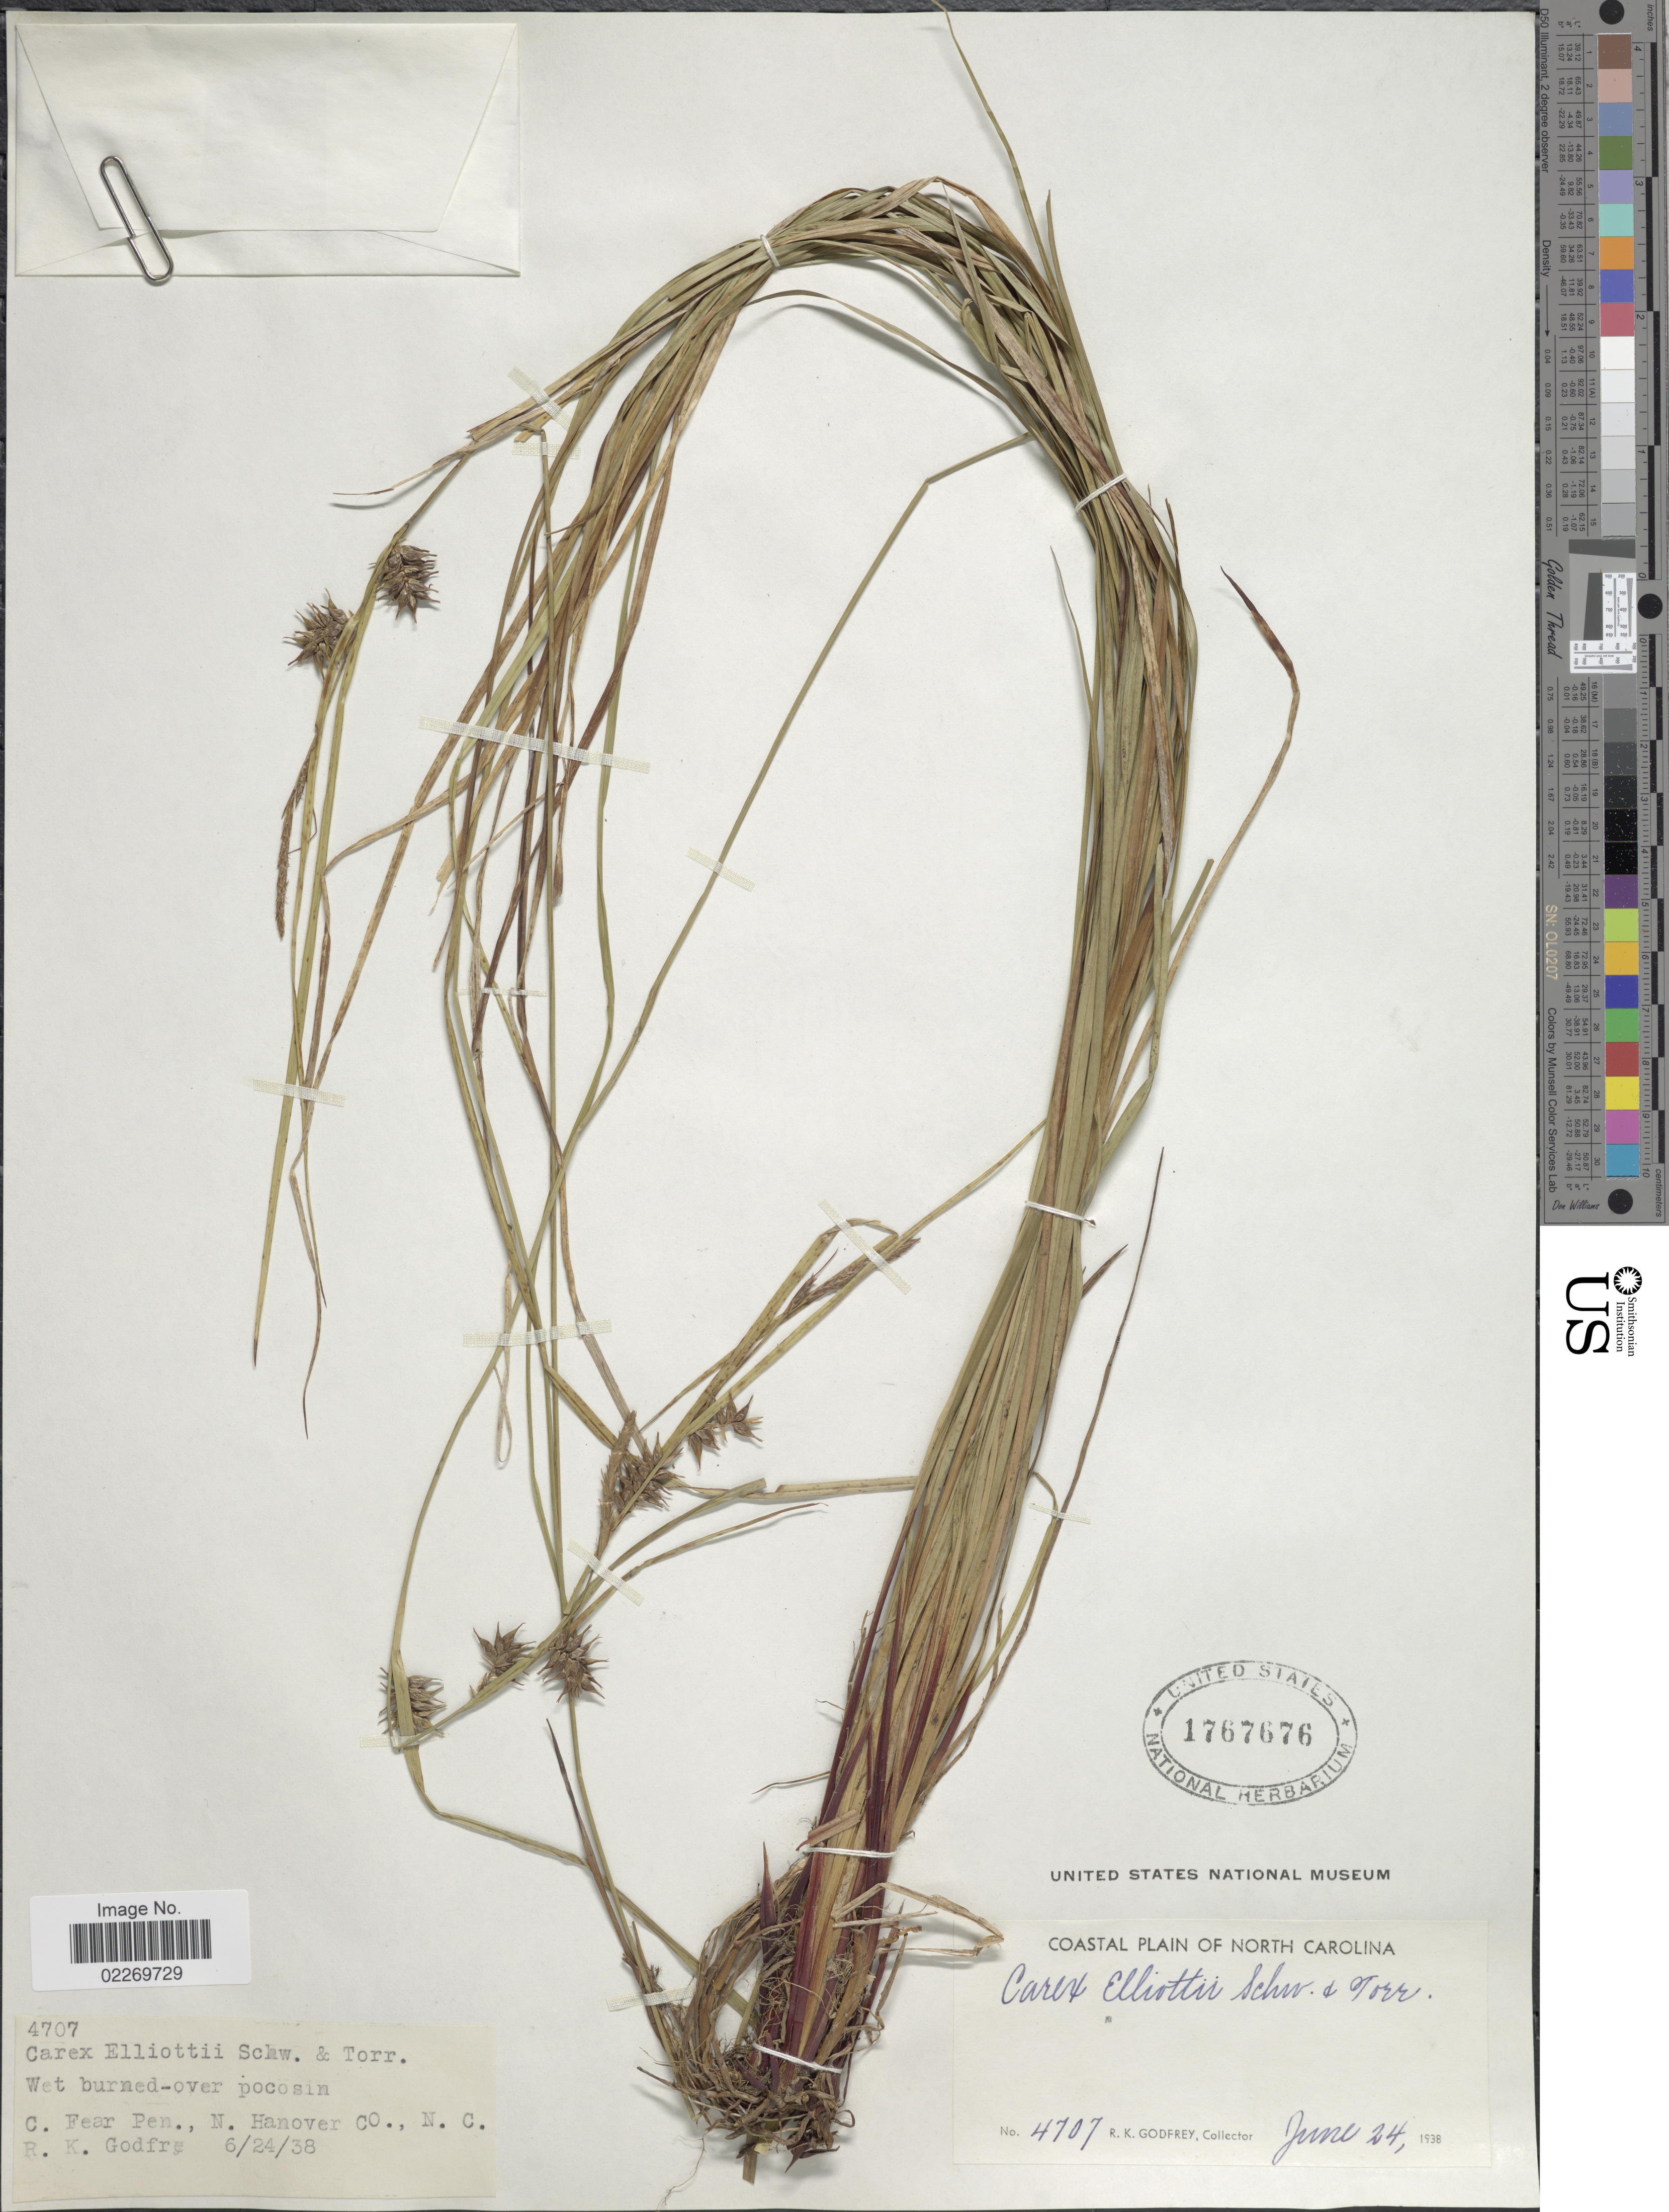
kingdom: Plantae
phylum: Tracheophyta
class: Liliopsida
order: Poales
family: Cyperaceae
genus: Carex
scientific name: Carex elliottii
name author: Schwein. & Torr.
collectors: R. K. Godfrey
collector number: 4707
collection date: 1938-06-24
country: United States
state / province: North Carolina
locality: Wet burned-over pocosin C. Fear Pen., N. Hanover Co., N.C.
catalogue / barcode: US 1767676